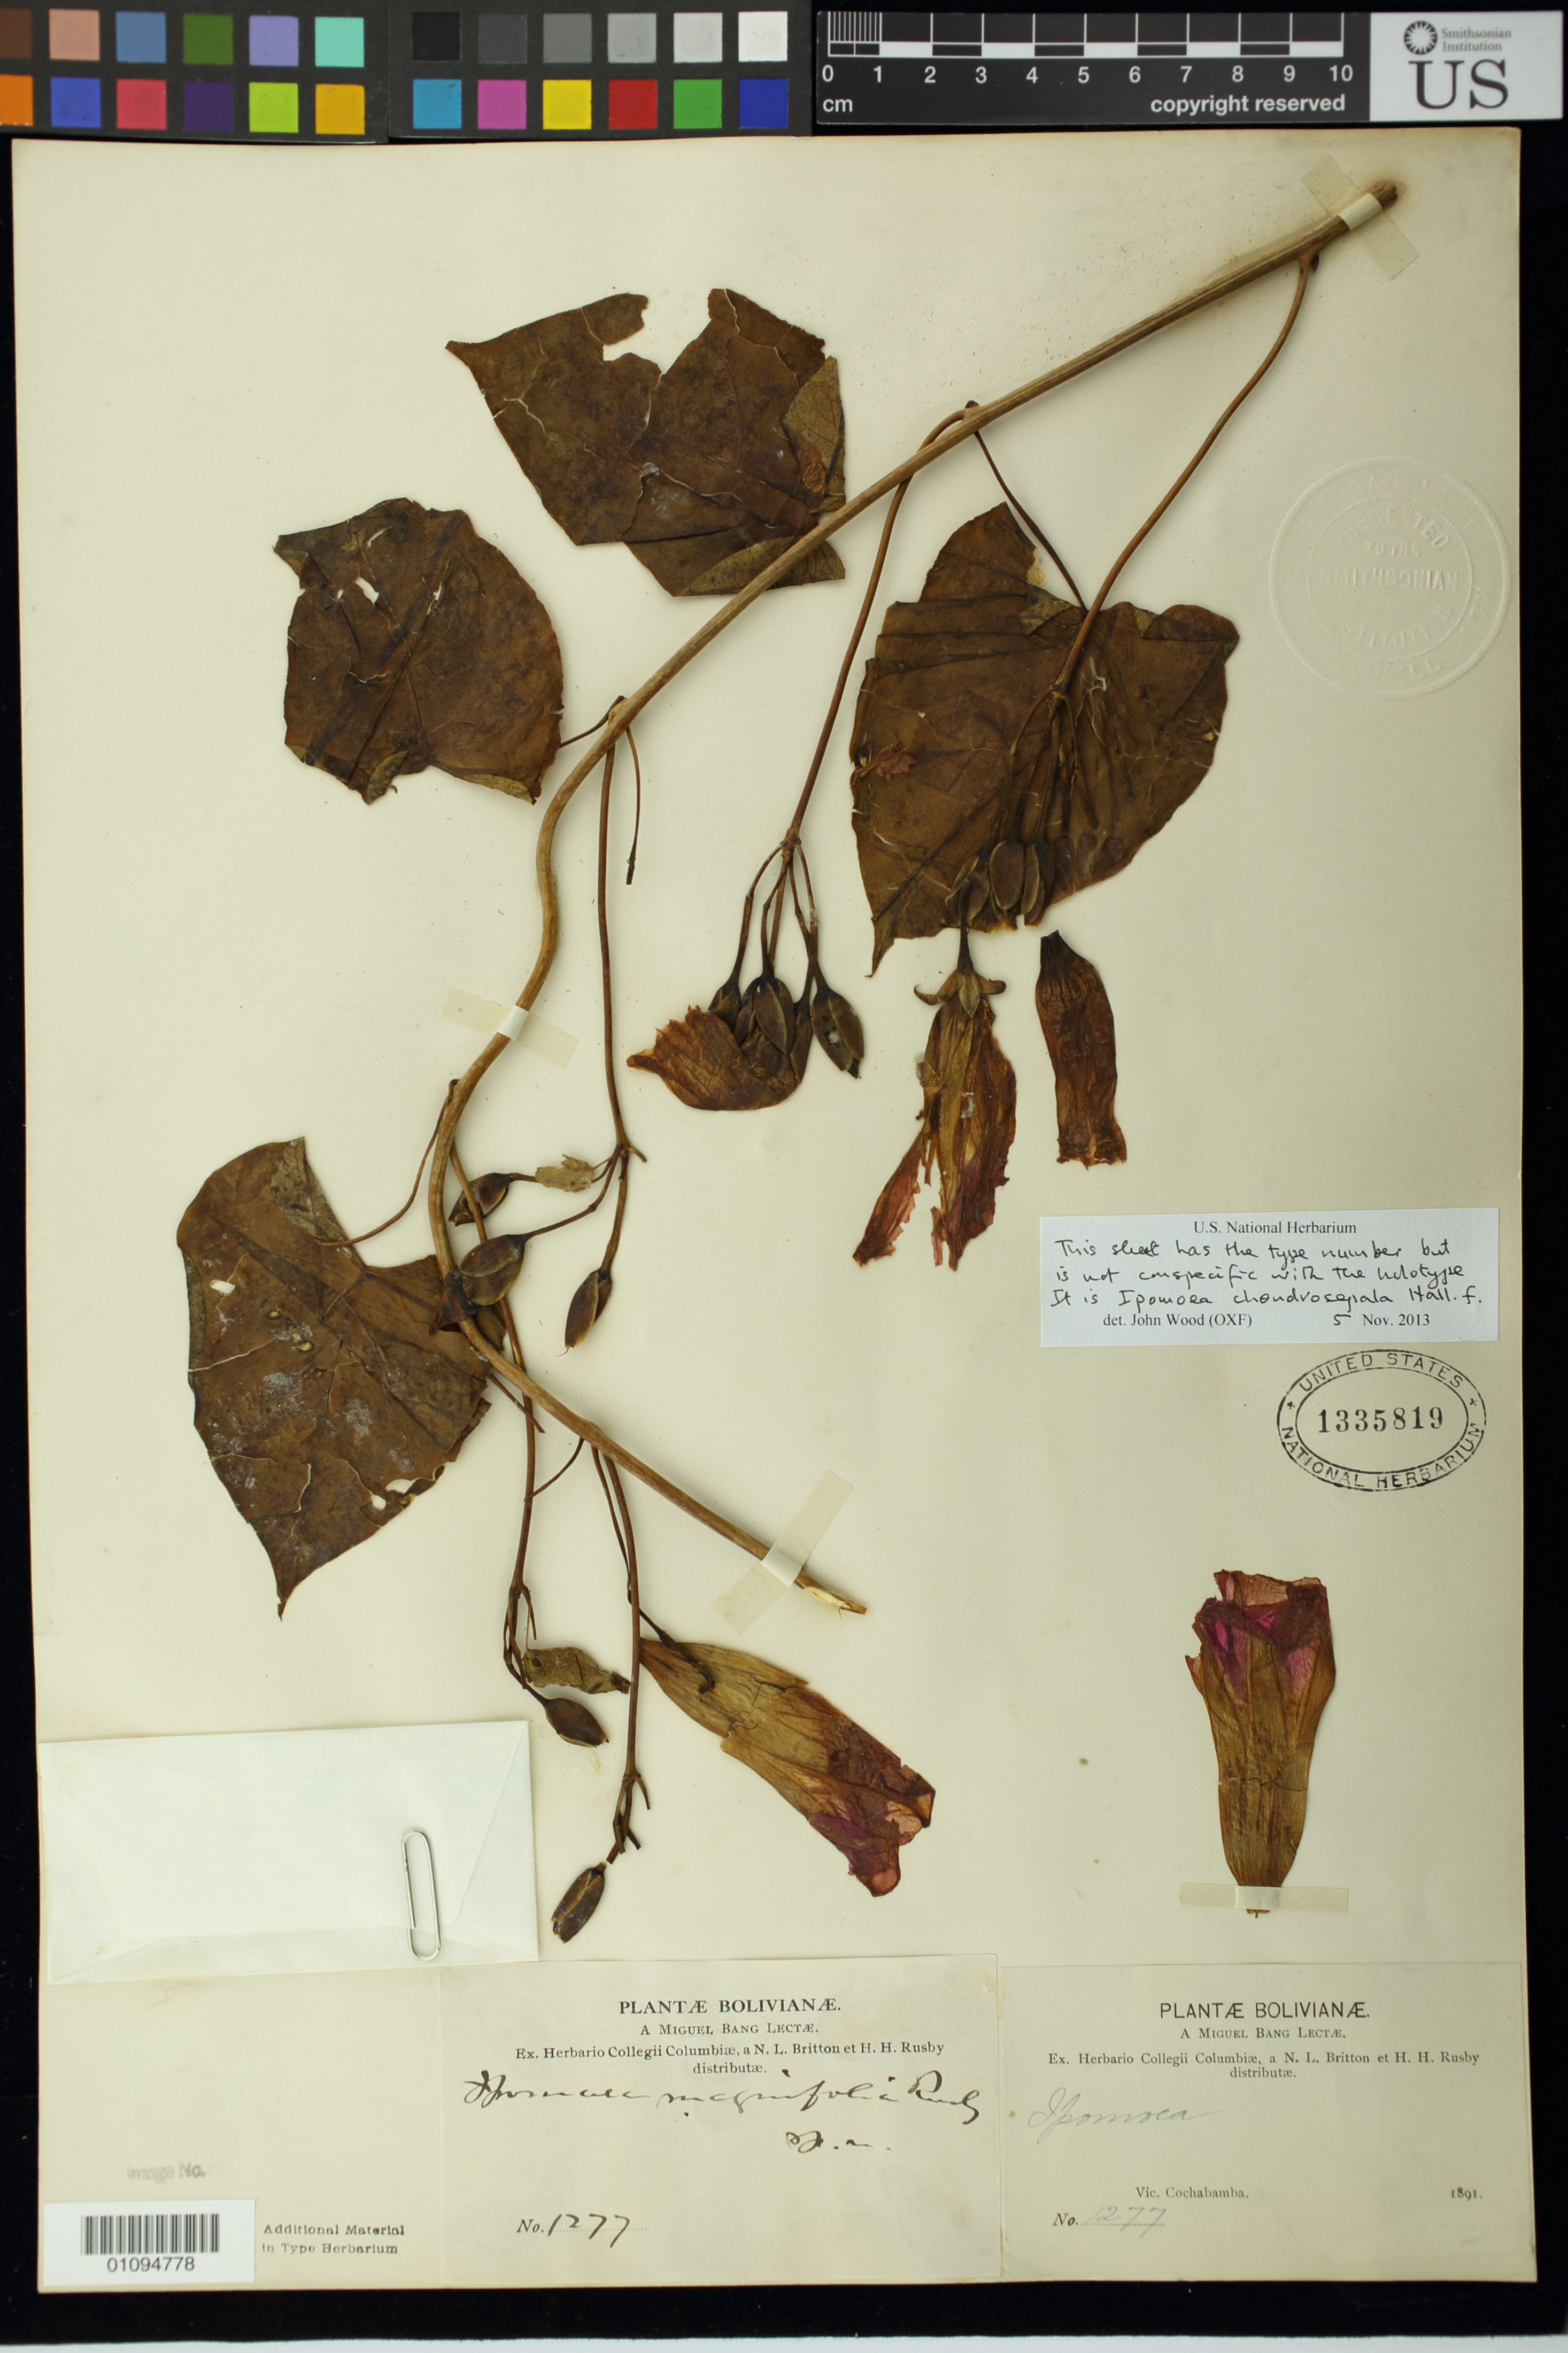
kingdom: Plantae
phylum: Tracheophyta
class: Magnoliopsida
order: Solanales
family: Convolvulaceae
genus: Ipomoea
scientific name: Ipomoea magnifolia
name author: Rusby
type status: Isosyntype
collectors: M. Bang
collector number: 1277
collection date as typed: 1891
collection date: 1891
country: Bolivia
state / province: Cochabamba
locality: Vic. Cochabamba.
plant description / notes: Protologue cites 2 collections (syntpes), but also apparently based on mixed collection.; "This sheet has the type number but is not conspecific with the holotype [sic, lectotype?]. It is Ipomomea chondrosepala Hall. f."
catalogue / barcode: US 1335819